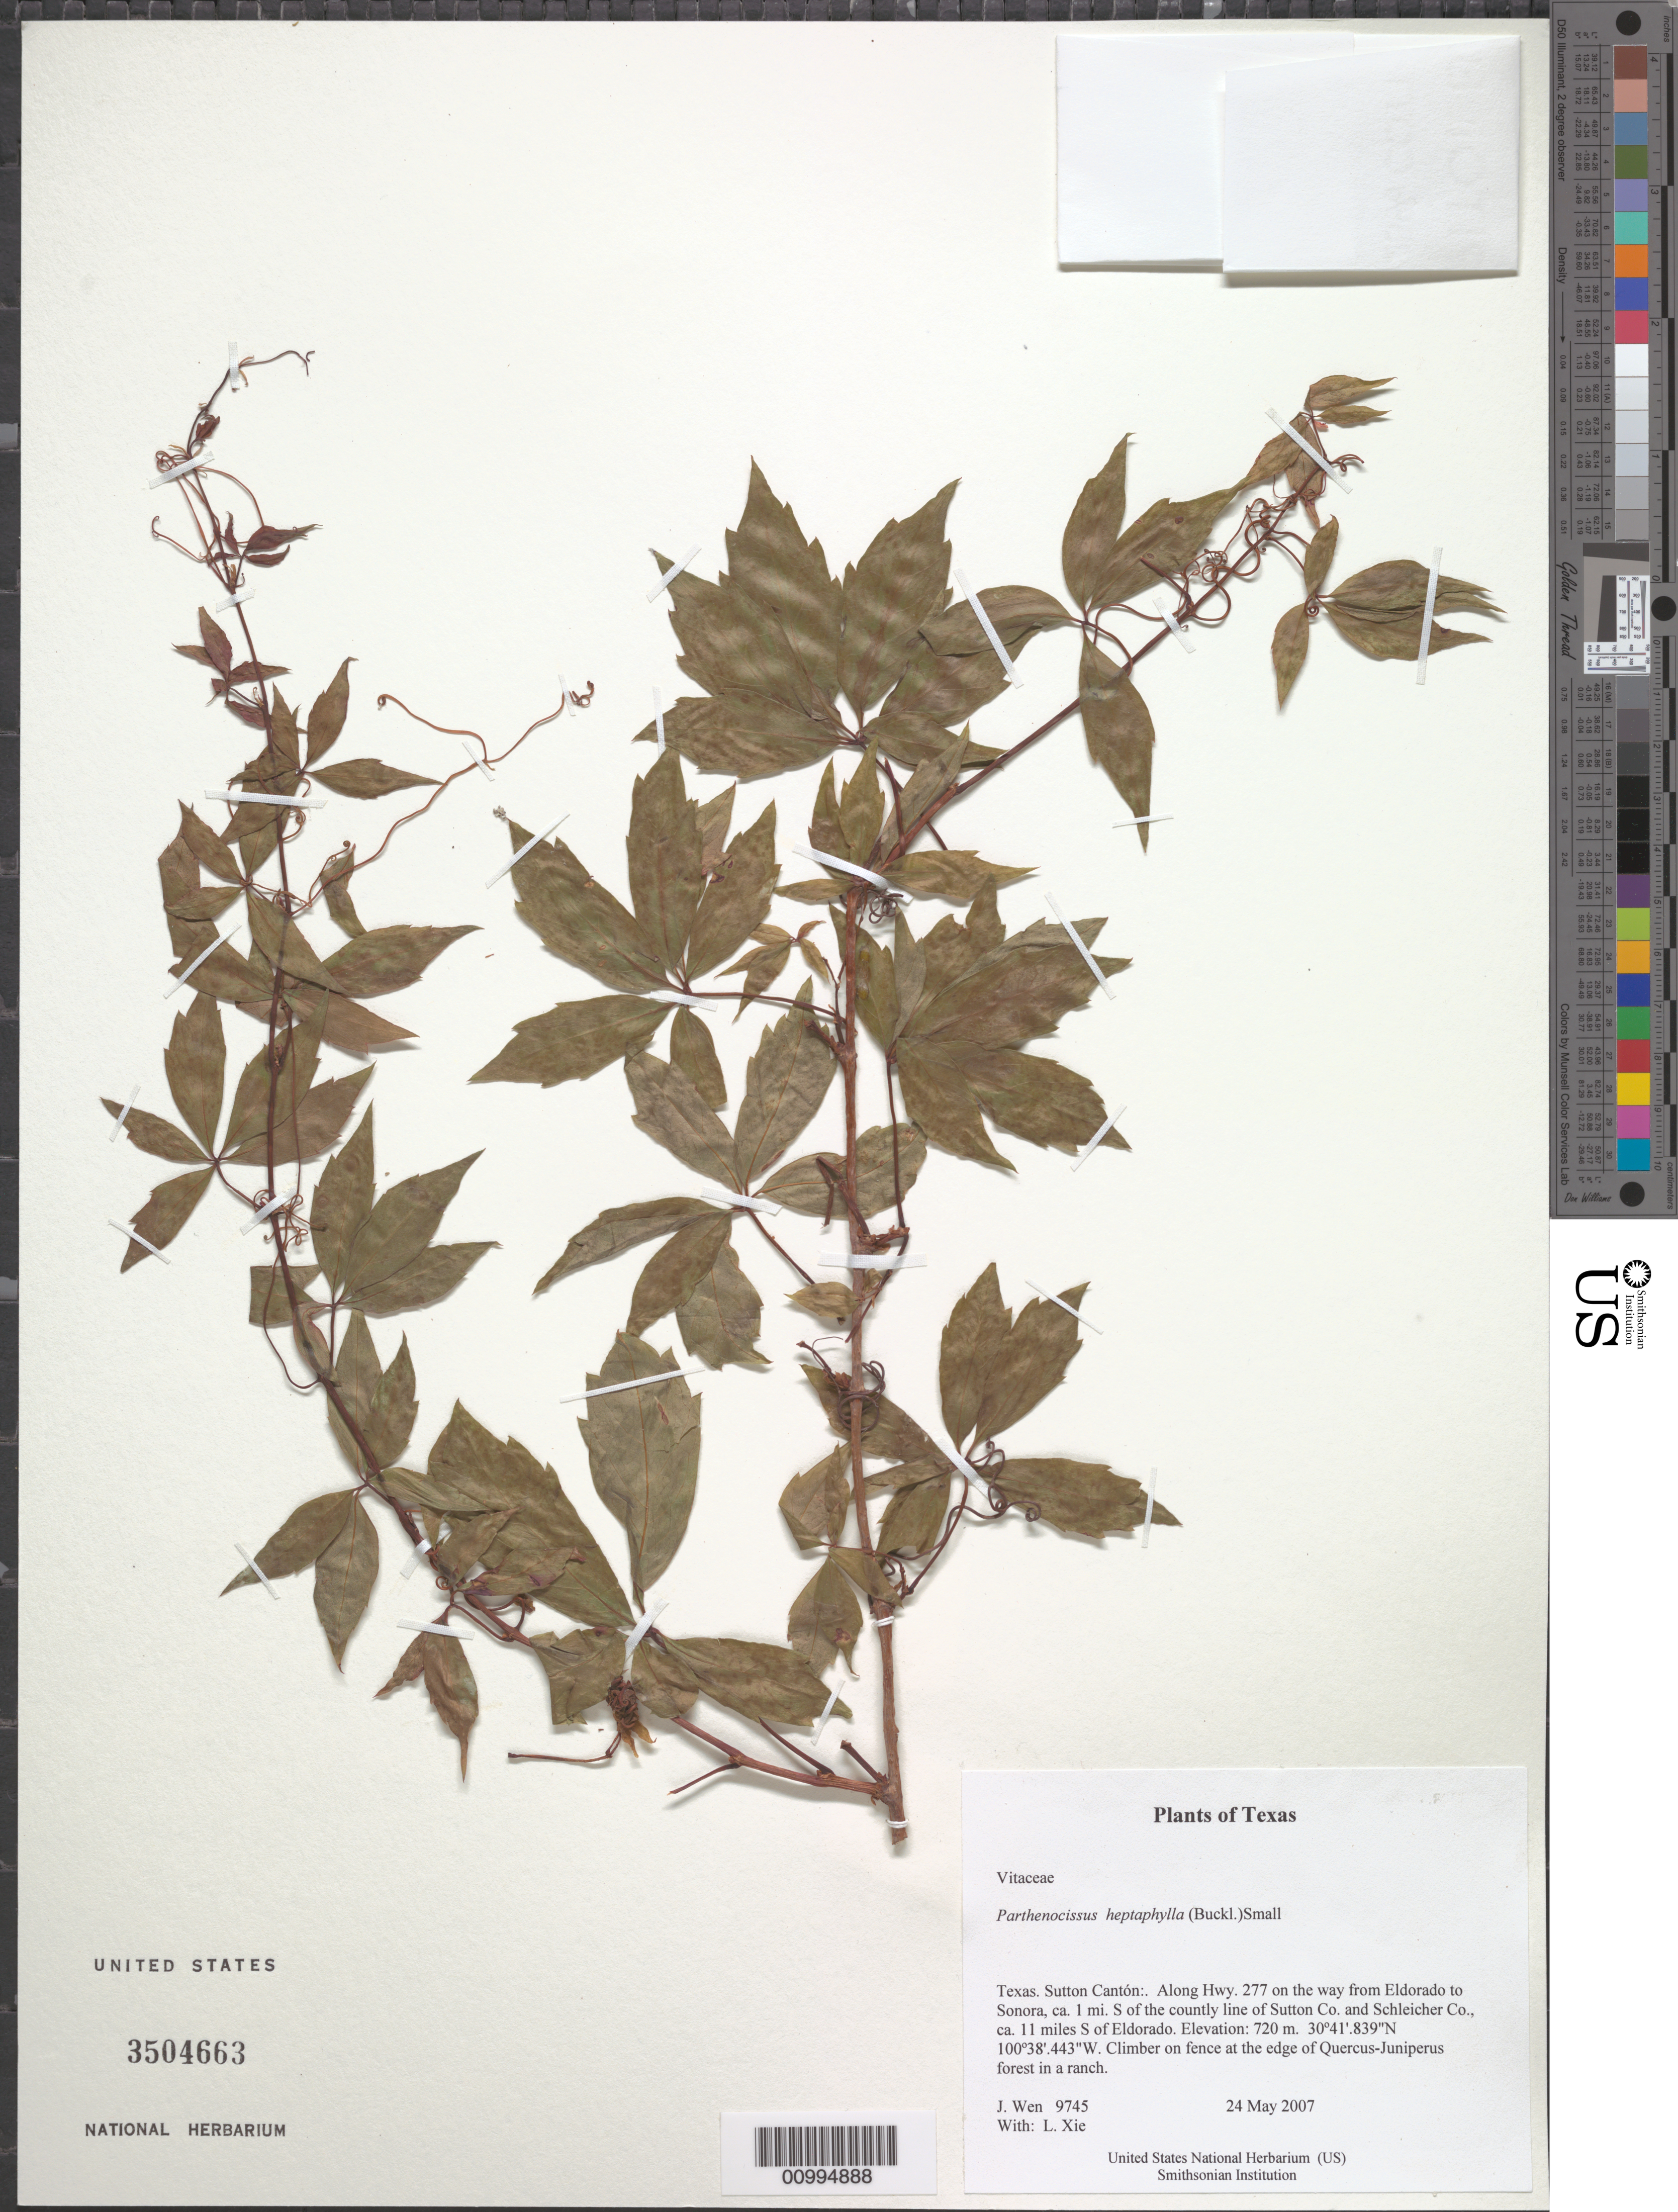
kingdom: Plantae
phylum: Tracheophyta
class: Magnoliopsida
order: Vitales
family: Vitaceae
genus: Parthenocissus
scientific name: Parthenocissus heptaphylla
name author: (Buckley) Britton ex Small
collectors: J. Wen & L. Xie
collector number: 9745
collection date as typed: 24 May 2007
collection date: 2007-05-24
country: United States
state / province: Texas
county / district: Sutton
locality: Along Hwy. 277 on the way from Eldorado to Sonora, ca. 1 mi. S of the countly line of Sutton Co. and Schleicher Co., ca. 11 miles S of Eldorado.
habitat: On fence at the edge of Quercus-Juniperus forest in a ranch.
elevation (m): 720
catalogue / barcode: US 3504663